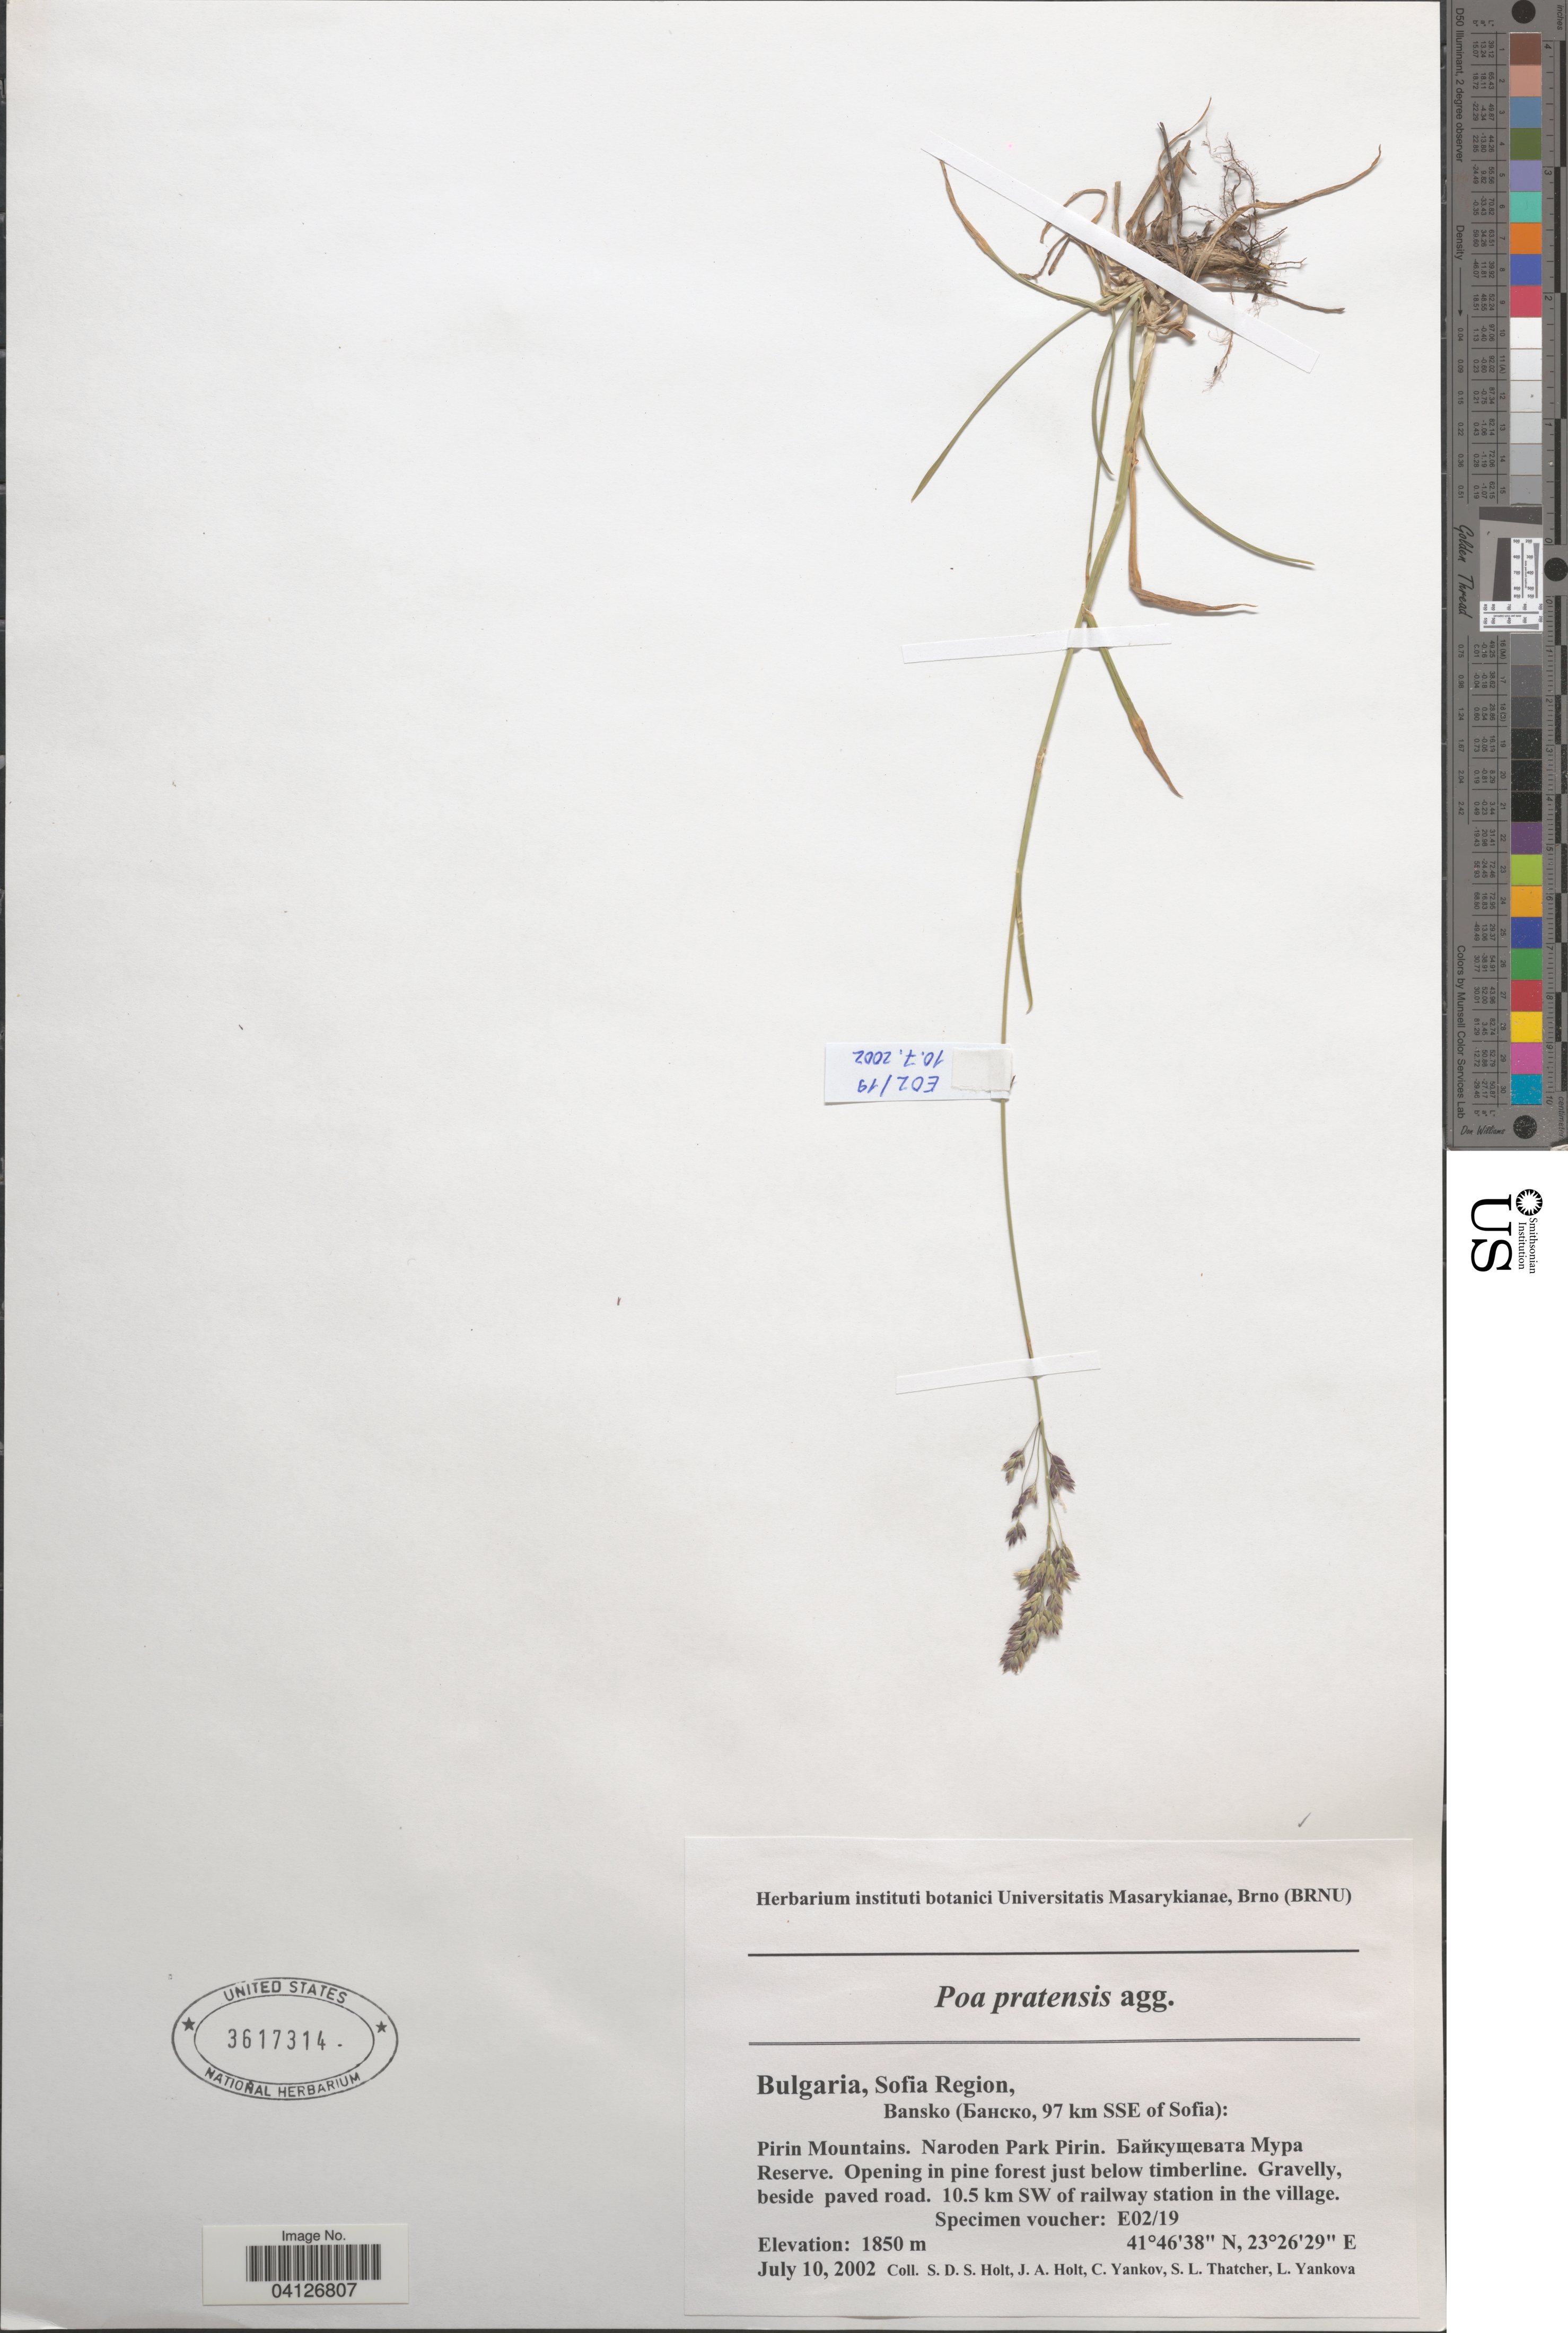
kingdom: Plantae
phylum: Tracheophyta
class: Liliopsida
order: Poales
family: Poaceae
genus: Poa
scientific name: Poa pratensis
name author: L.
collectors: S. Holt, J. A. Holt, C. Yankov, S. L. Thatcher & L. Yankova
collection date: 2002-07-10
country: Bulgaria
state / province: Sofia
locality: Bansko ([Foreign script], 97 km SSE of Sofia): Pirin Mountains. Naroden Park Pirin. [Foreign script] Mypa Reserve. Opening in pine forest just below timberline. Gravelly, beside paved road. 10.5 km SW of railway station in the village.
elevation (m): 1850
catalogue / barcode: US 3617314